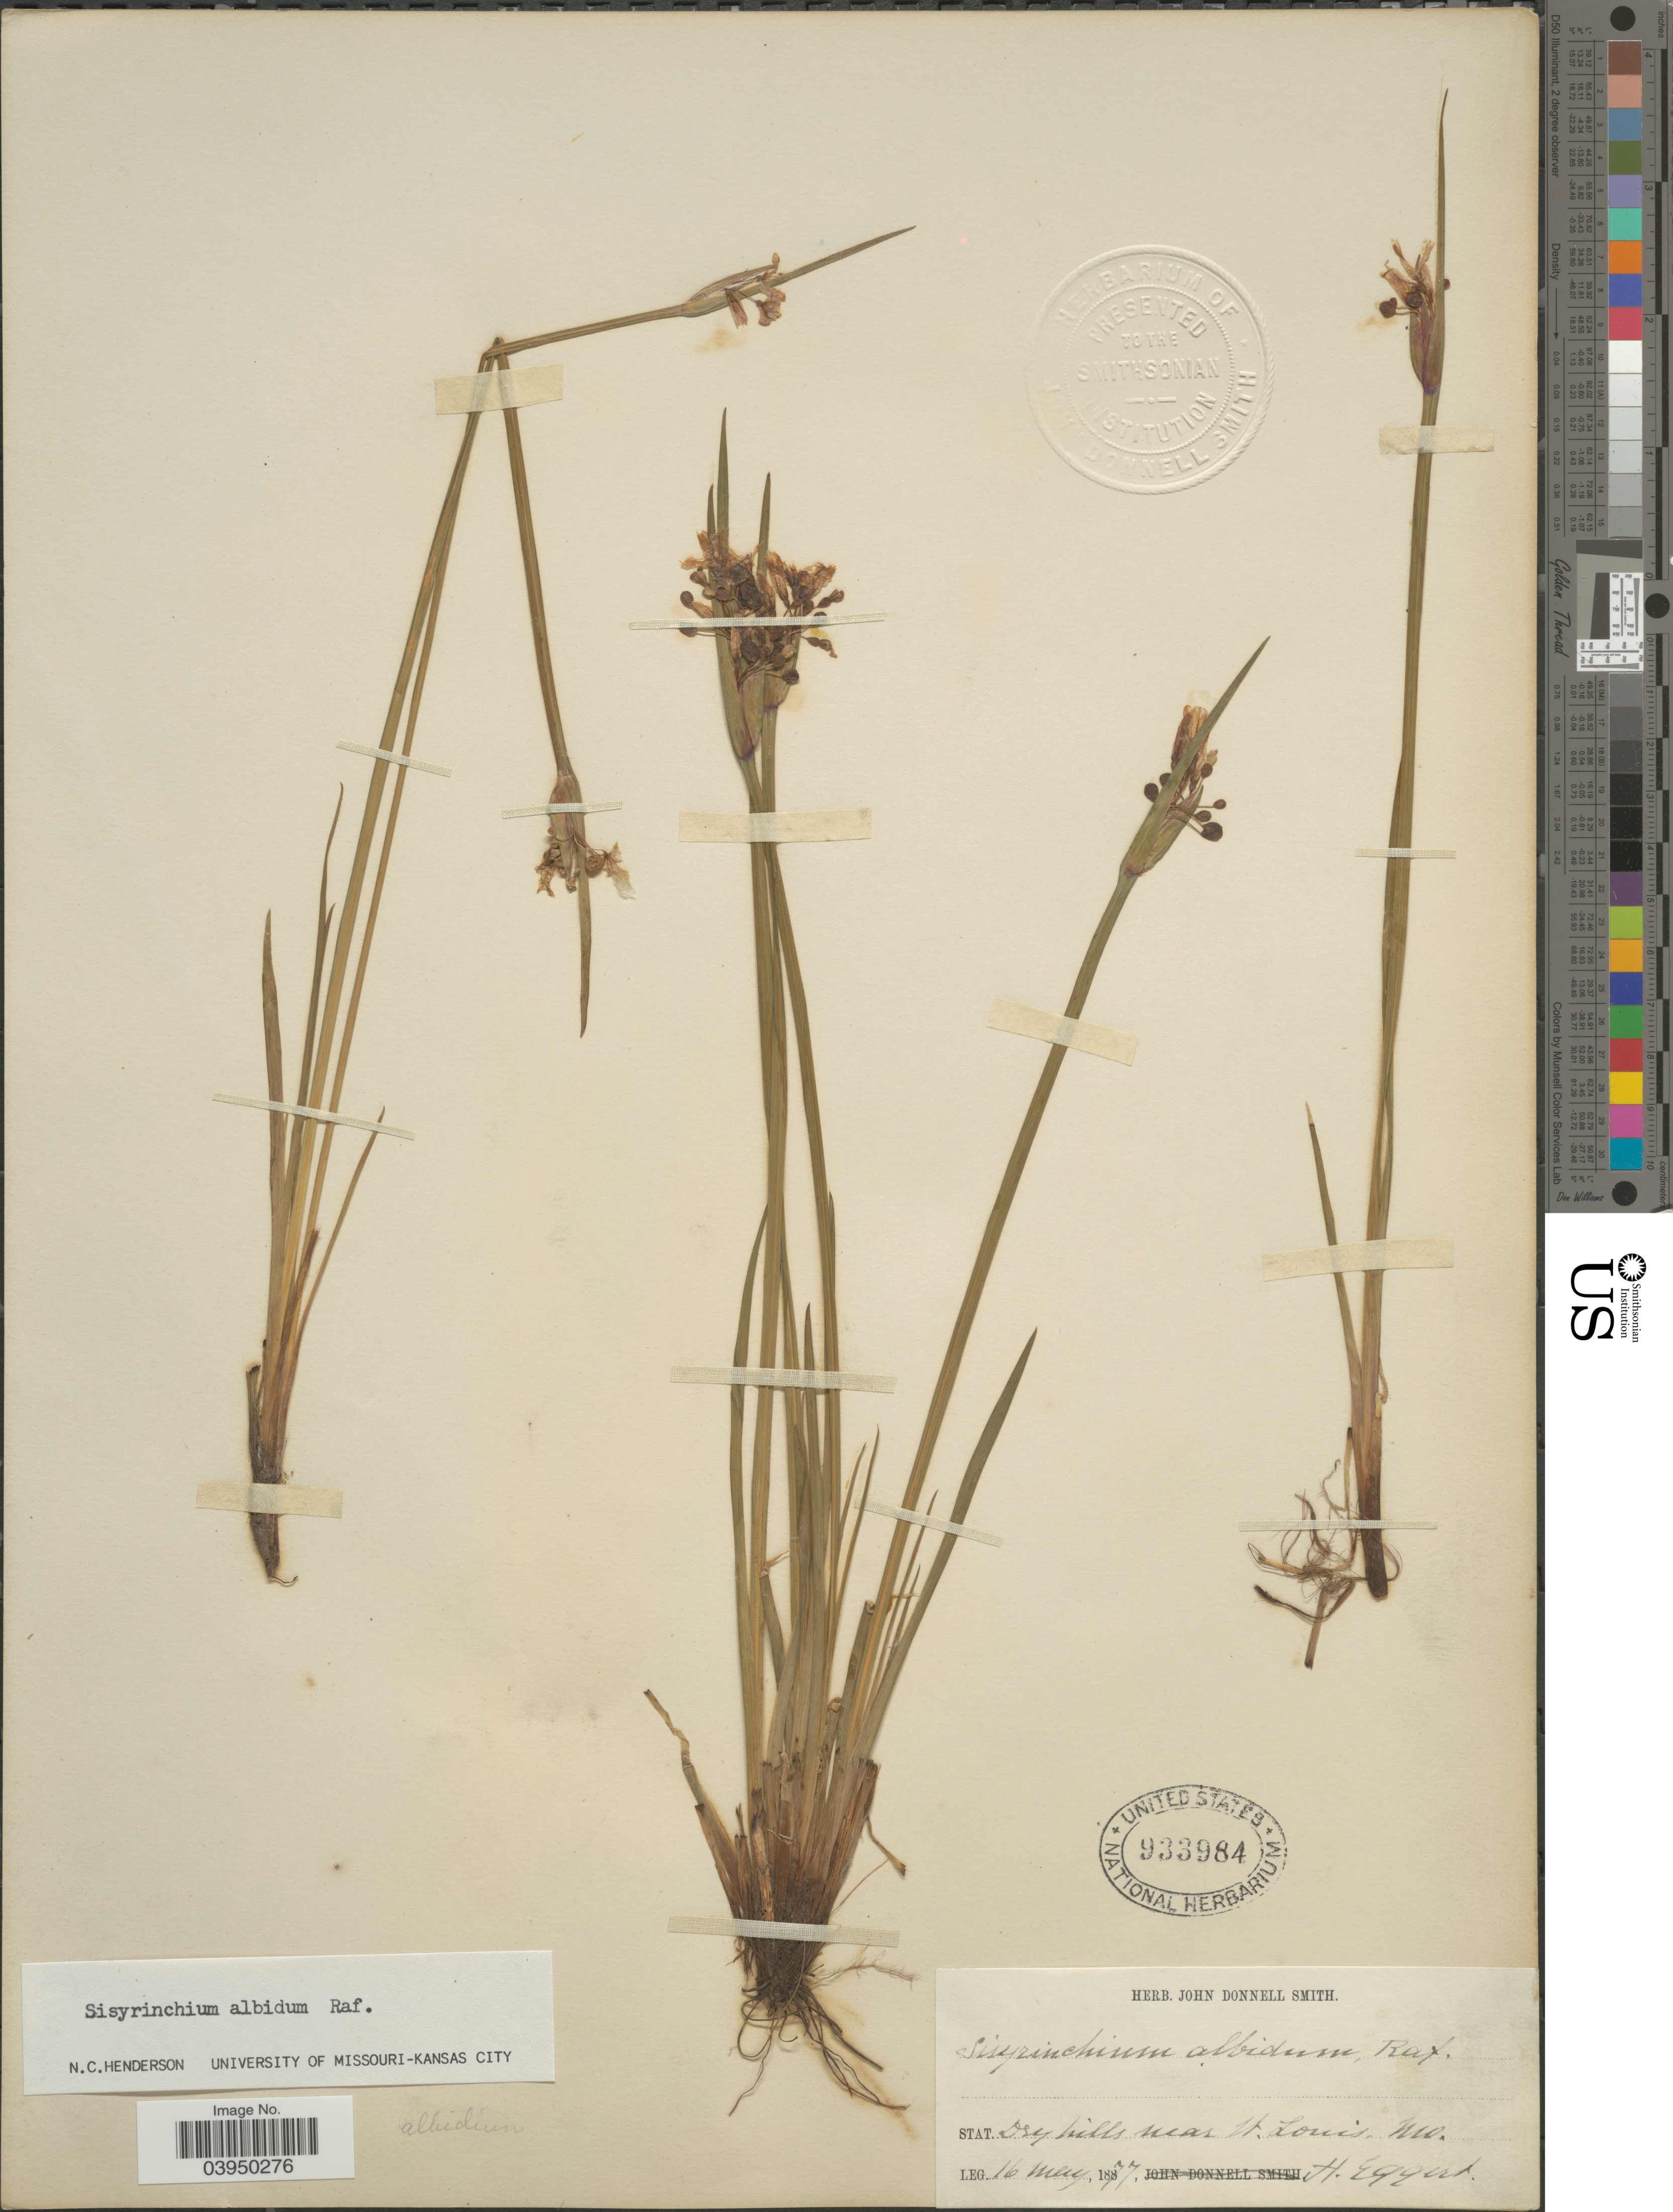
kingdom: Plantae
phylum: Tracheophyta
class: Liliopsida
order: Asparagales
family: Iridaceae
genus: Sisyrinchium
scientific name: Sisyrinchium albidum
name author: Raf.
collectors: H. Eggert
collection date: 1877-05-16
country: United States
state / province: Missouri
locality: Stat. Dry hills near St. Louis.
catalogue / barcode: US 933984